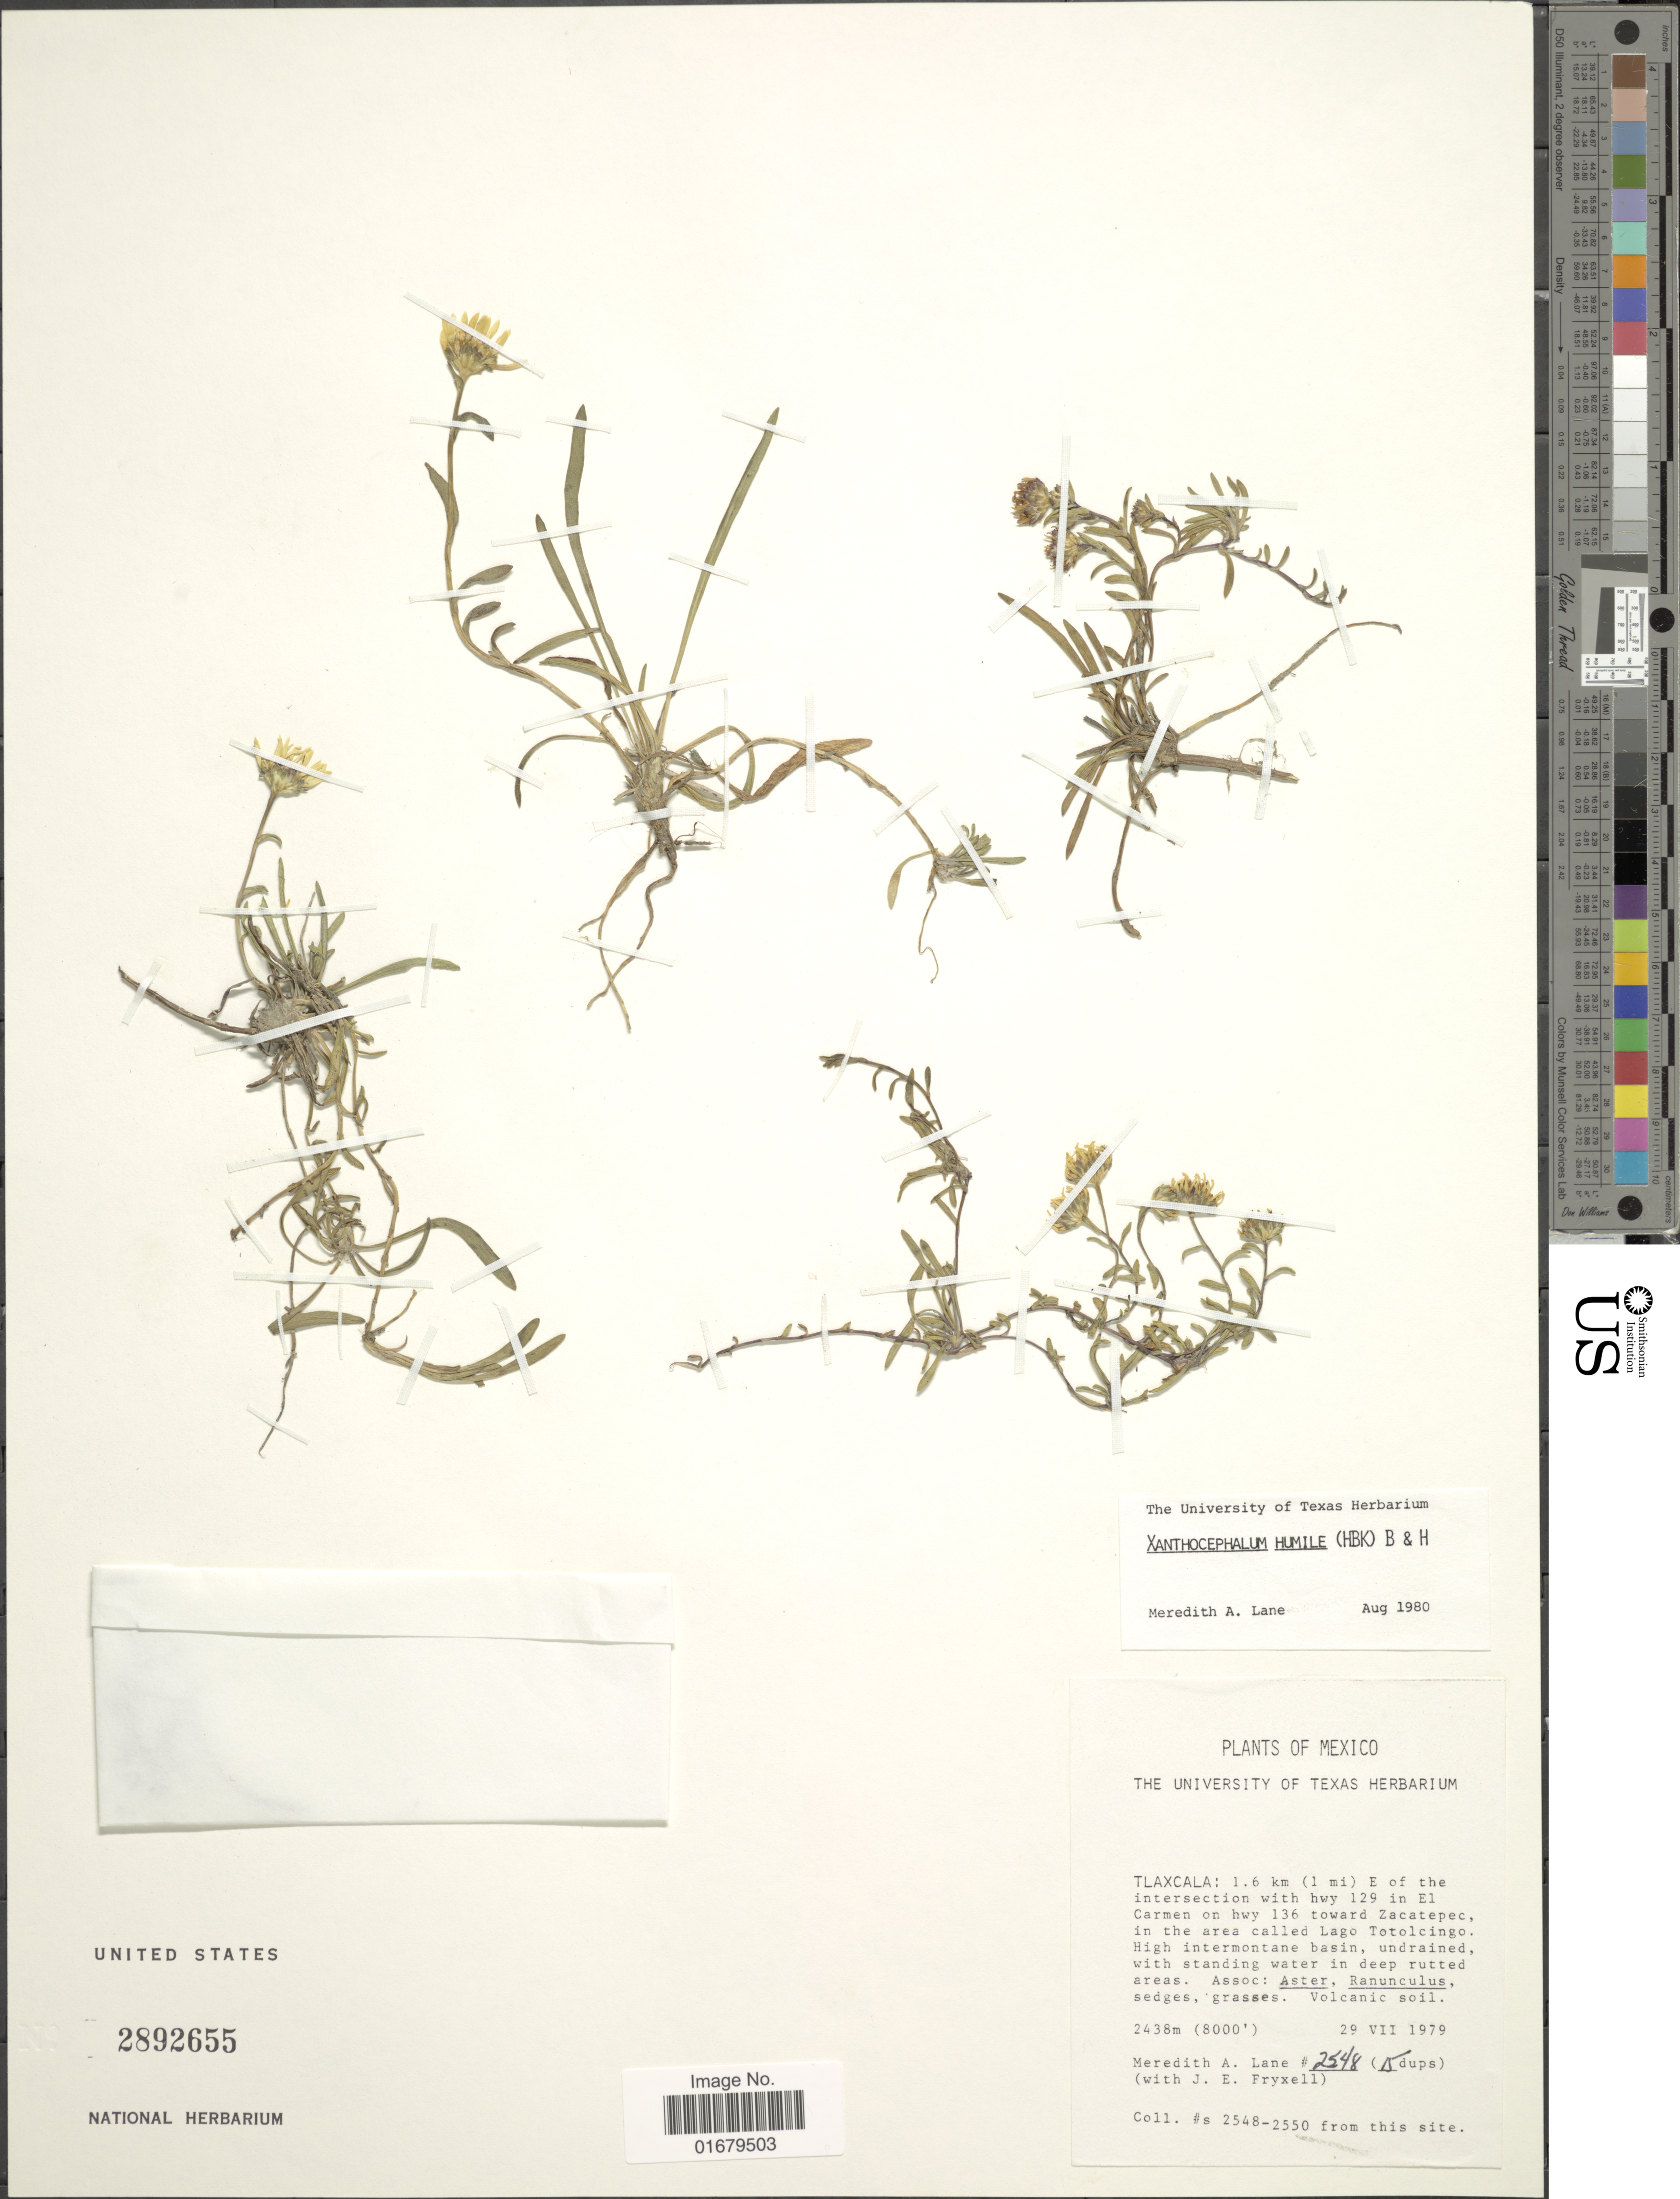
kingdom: Plantae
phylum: Tracheophyta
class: Magnoliopsida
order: Asterales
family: Asteraceae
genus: Xanthocephalum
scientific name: Xanthocephalum humile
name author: (Kunth) Benth. & Hook. f.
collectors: M. A. Lane & J. E. Fryxell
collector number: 2548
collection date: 1979-07-29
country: Mexico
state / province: Tlaxcala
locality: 1.6 km (1 mi) E of the intersection with hwy 129 in El Carmen on hwy 136 toward Zacatepec, in the area called Lago Totolcingo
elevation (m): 2438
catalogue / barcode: US 2892655